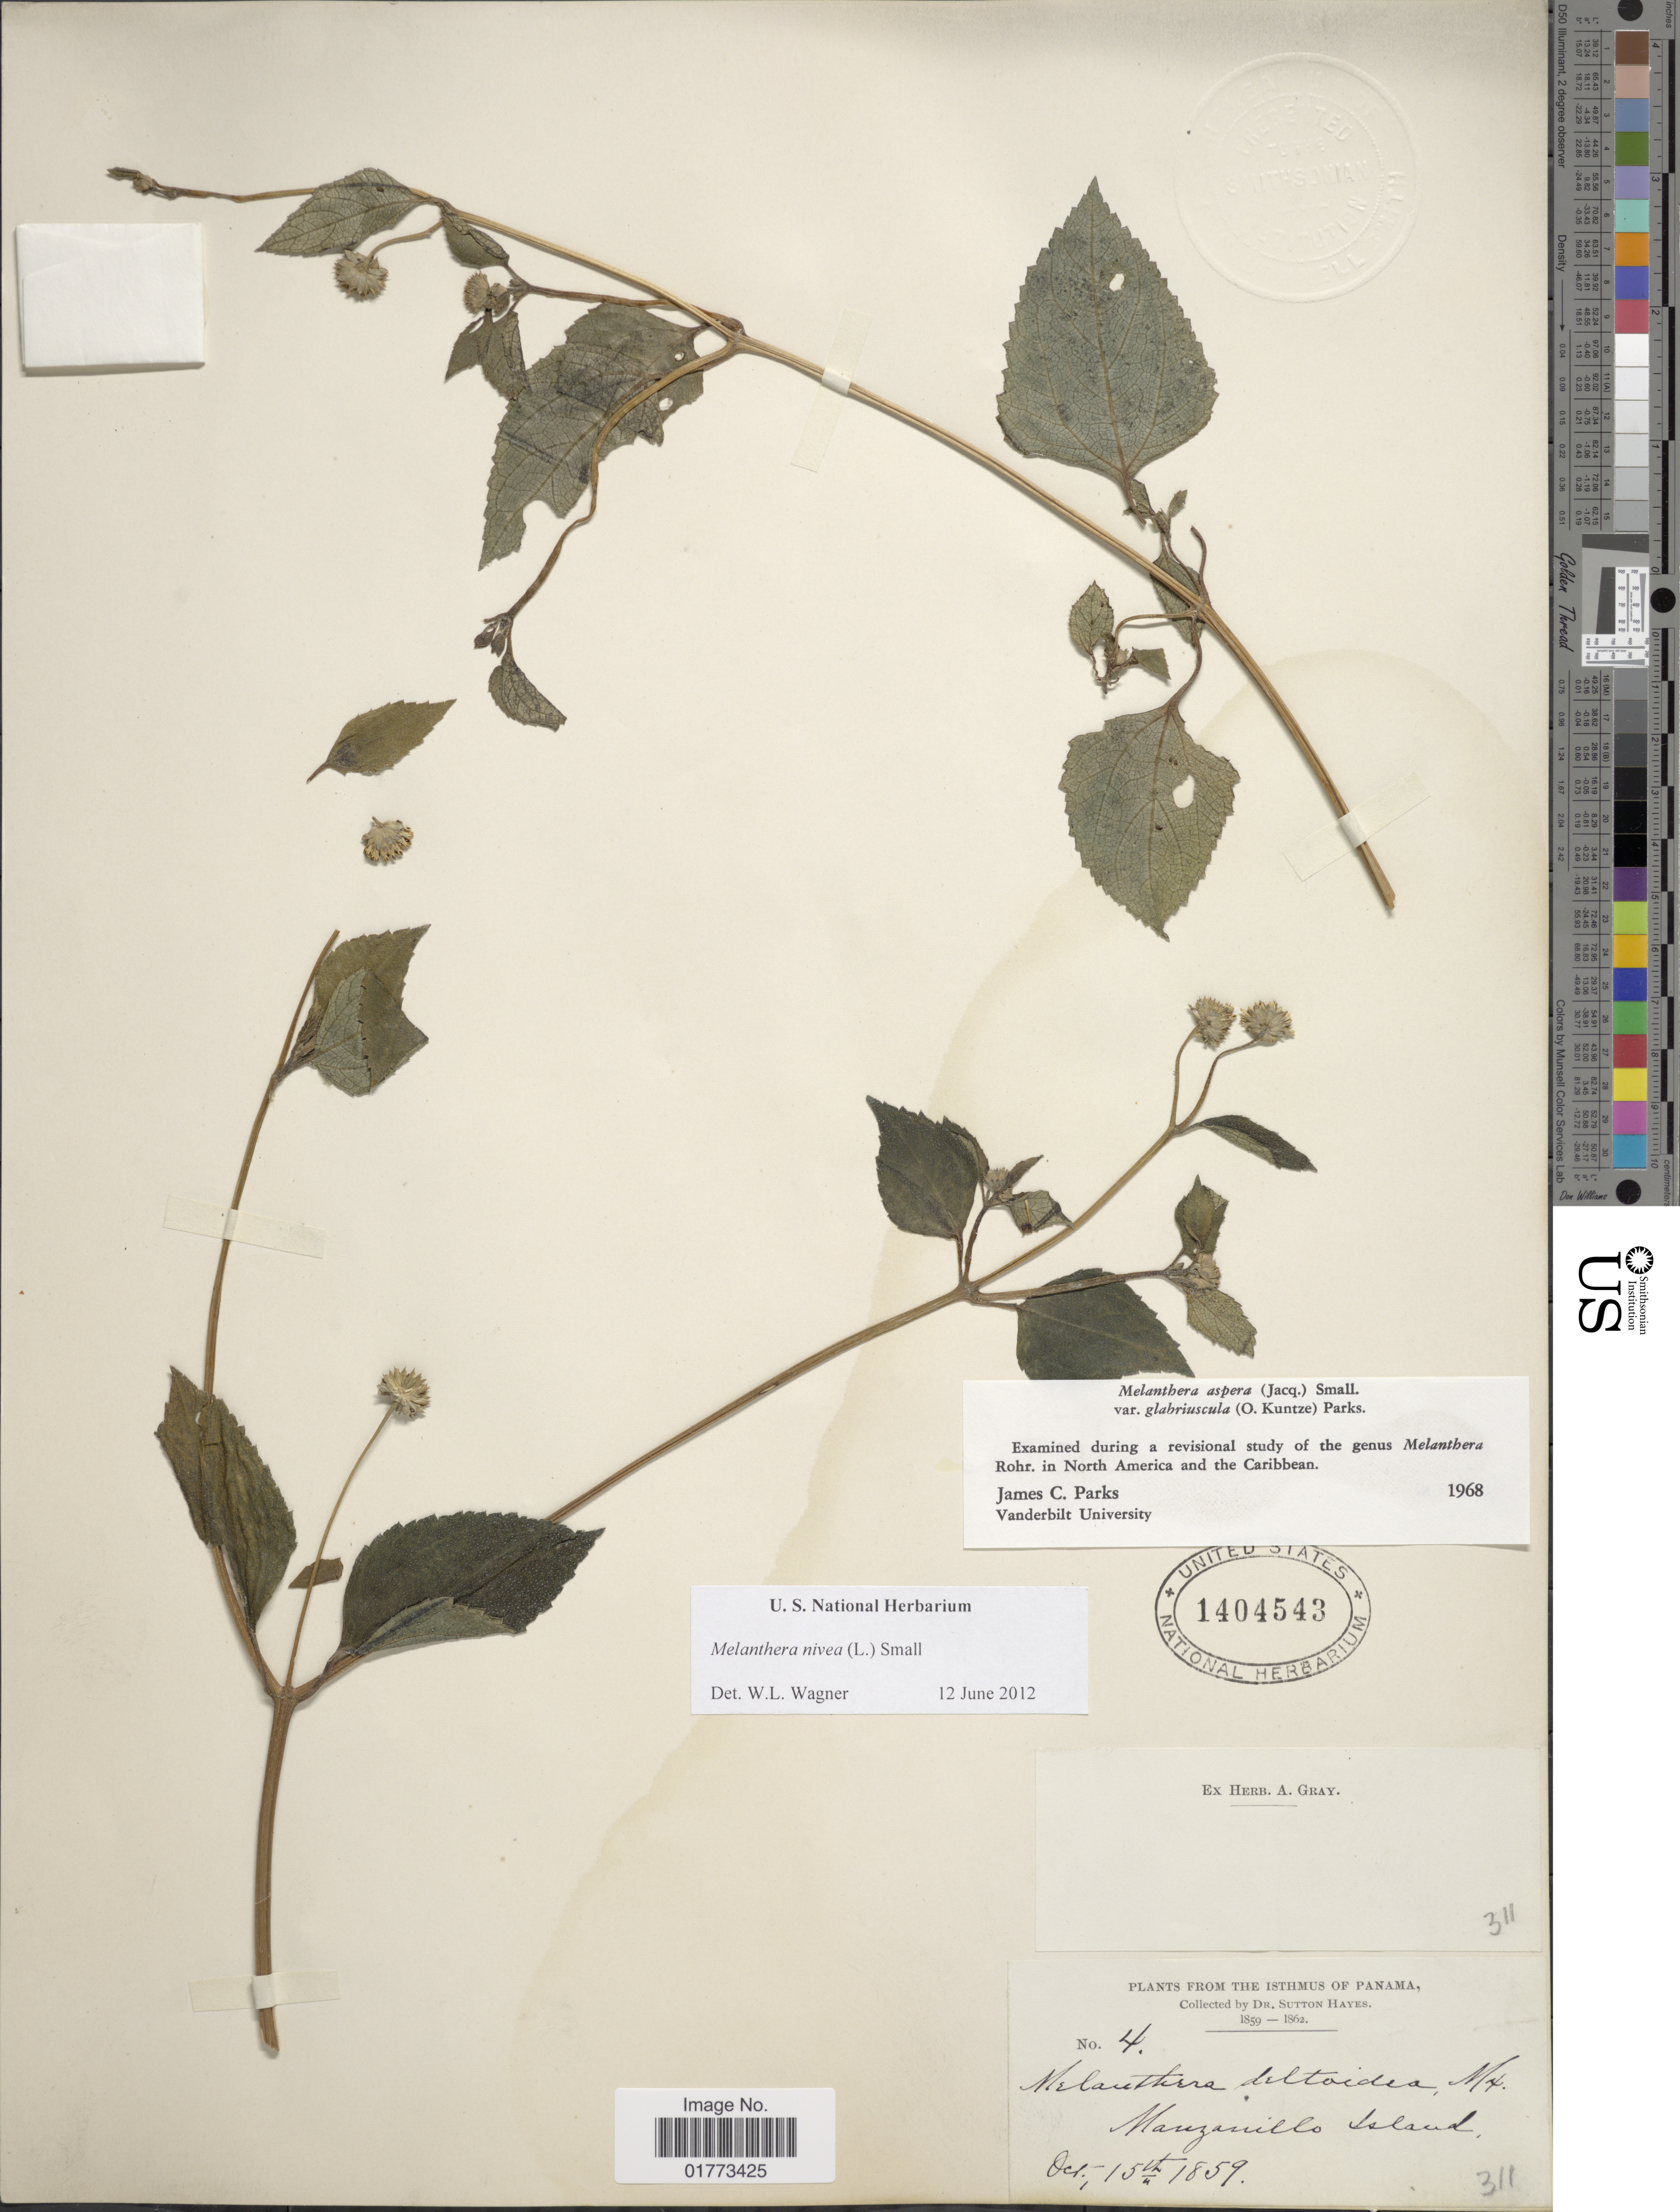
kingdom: Plantae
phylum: Tracheophyta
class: Magnoliopsida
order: Asterales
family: Asteraceae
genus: Melanthera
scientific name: Melanthera nivea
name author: (L.) Small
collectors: S. Hayes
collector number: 4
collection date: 1859-10-15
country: Panama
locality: Manzanillo Island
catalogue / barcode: US 1404543